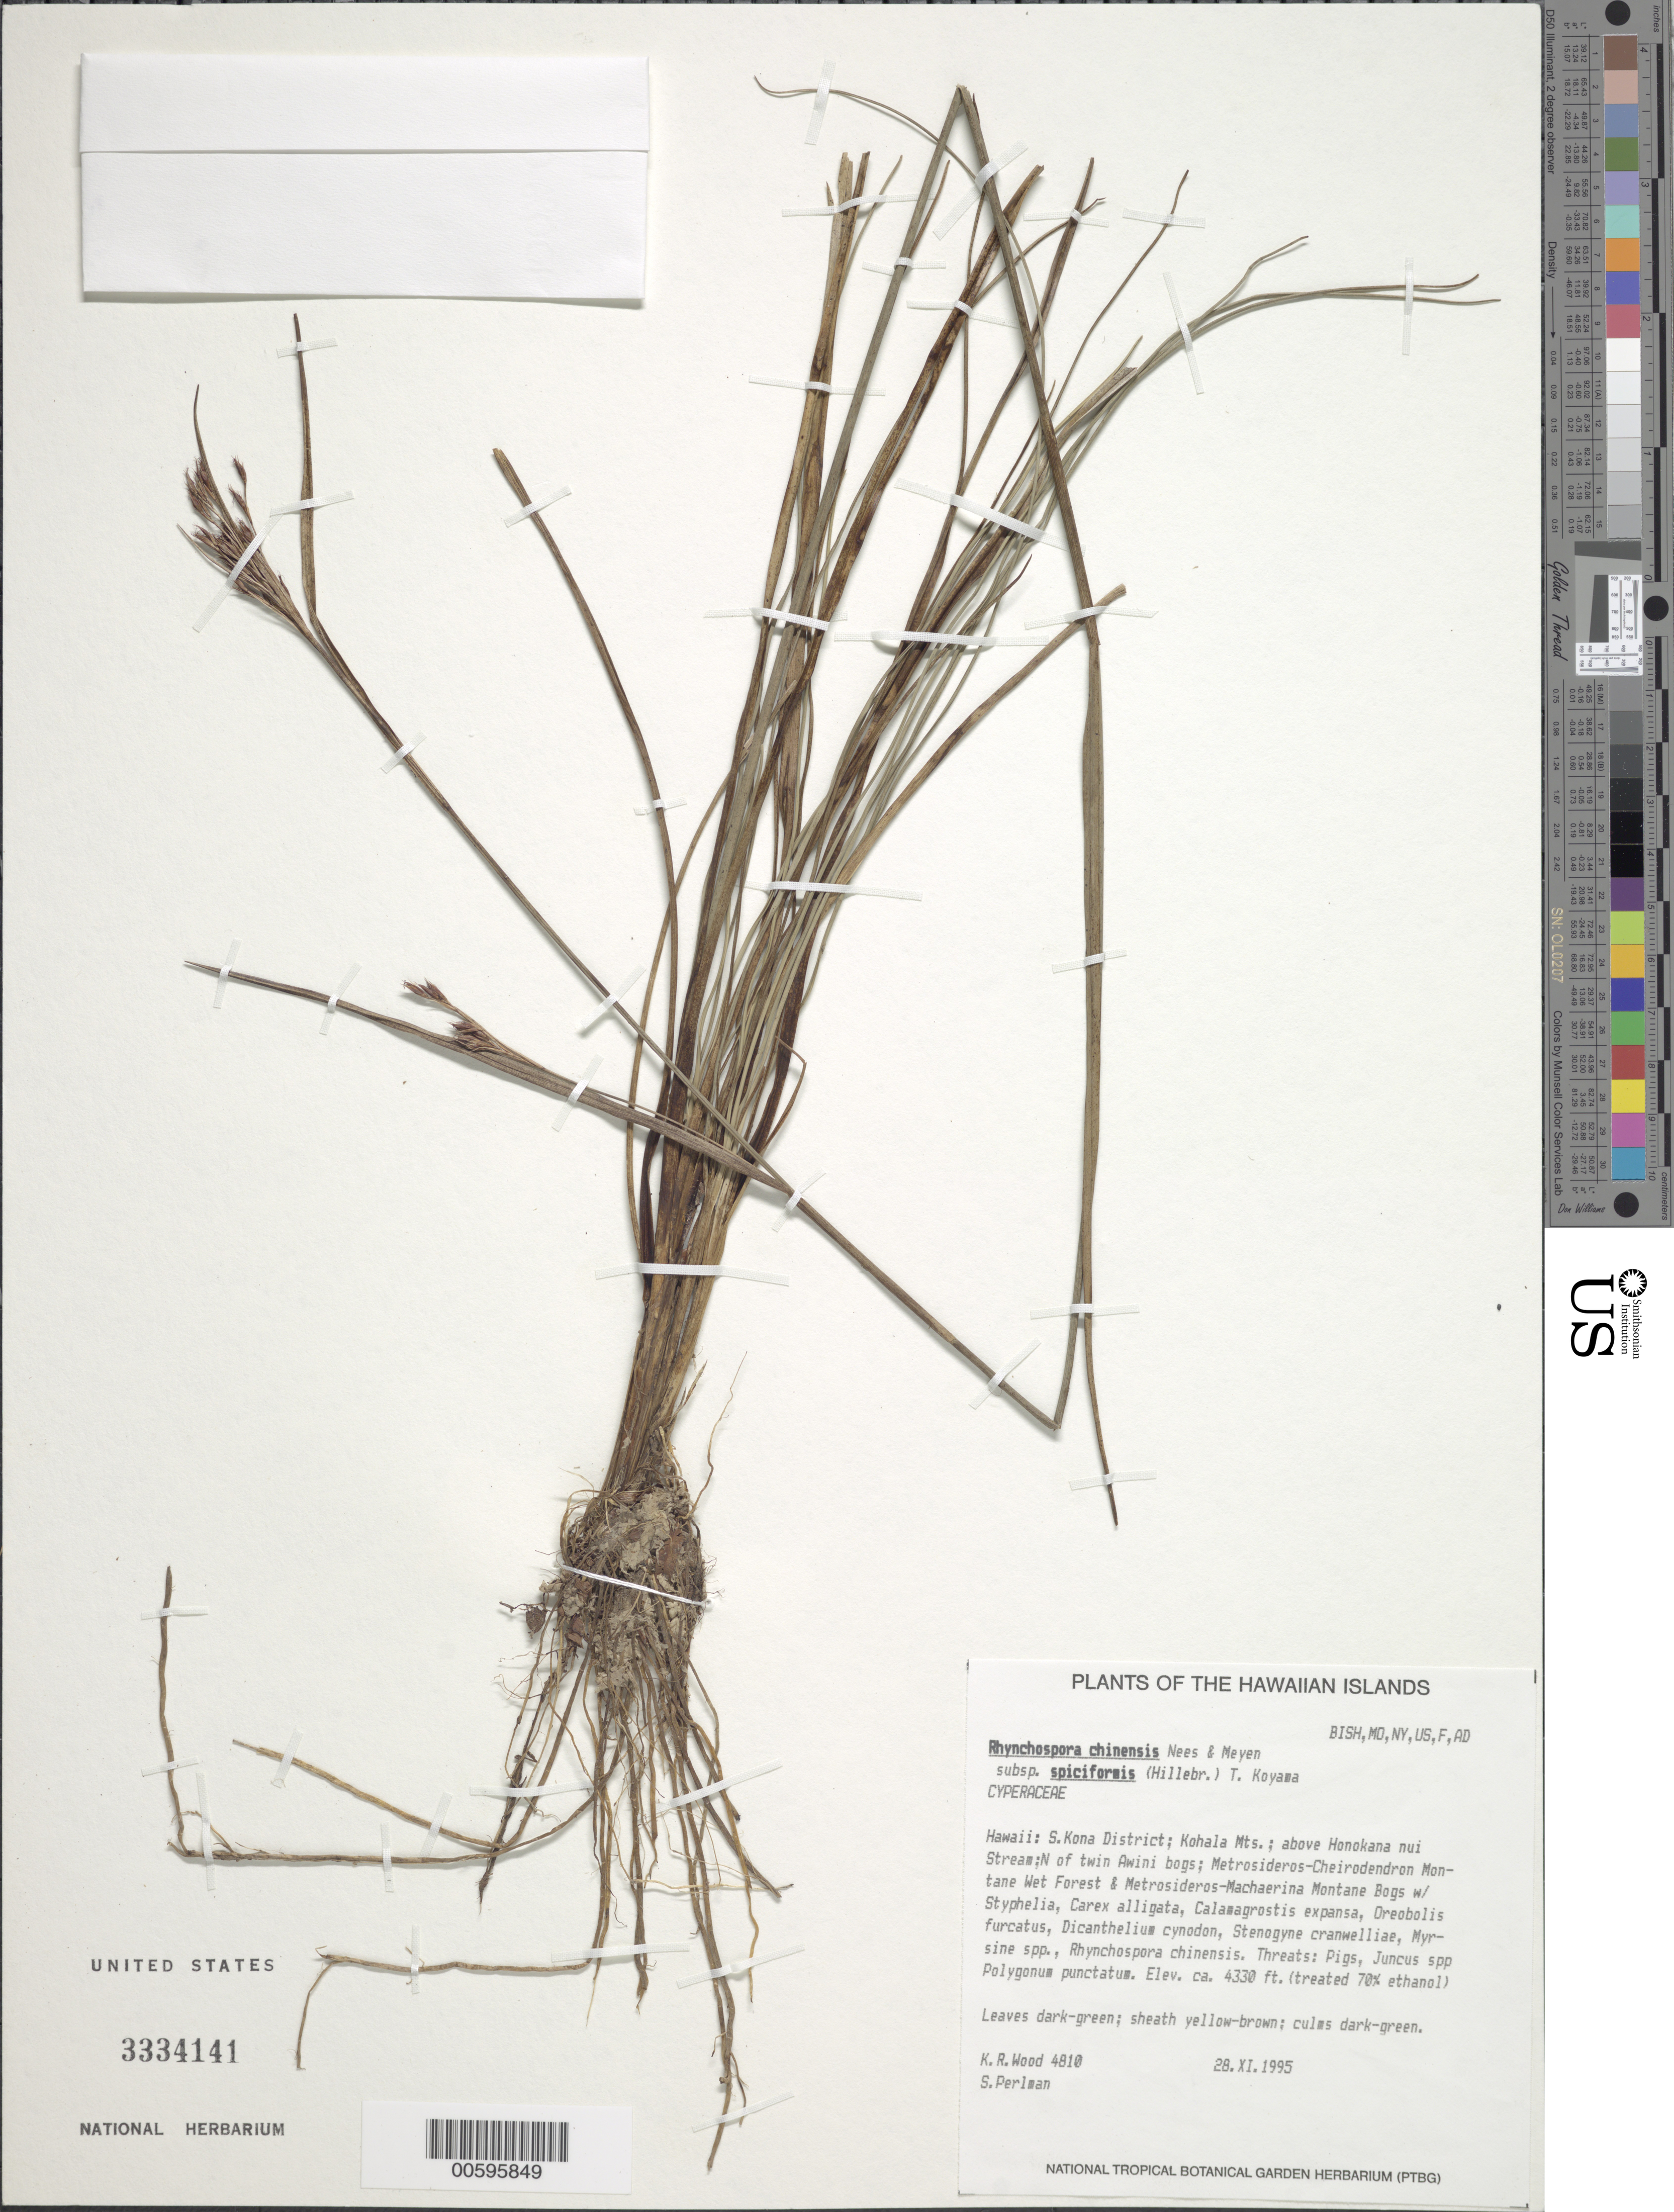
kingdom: Plantae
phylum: Tracheophyta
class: Liliopsida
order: Poales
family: Cyperaceae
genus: Rhynchospora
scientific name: Rhynchospora chinensis subsp. spiciformis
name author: (Hillebr.) T. Koyama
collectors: K. R. Wood & S. P. Perlman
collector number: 4810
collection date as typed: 28 Nov 1995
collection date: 1995-11-28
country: United States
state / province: Hawaii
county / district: Hawaii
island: Hawaii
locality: S Kona Dist; Kohala Mts; above Honokana nui Stream; N of twin Awini bogs.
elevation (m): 1320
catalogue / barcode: US 3334141